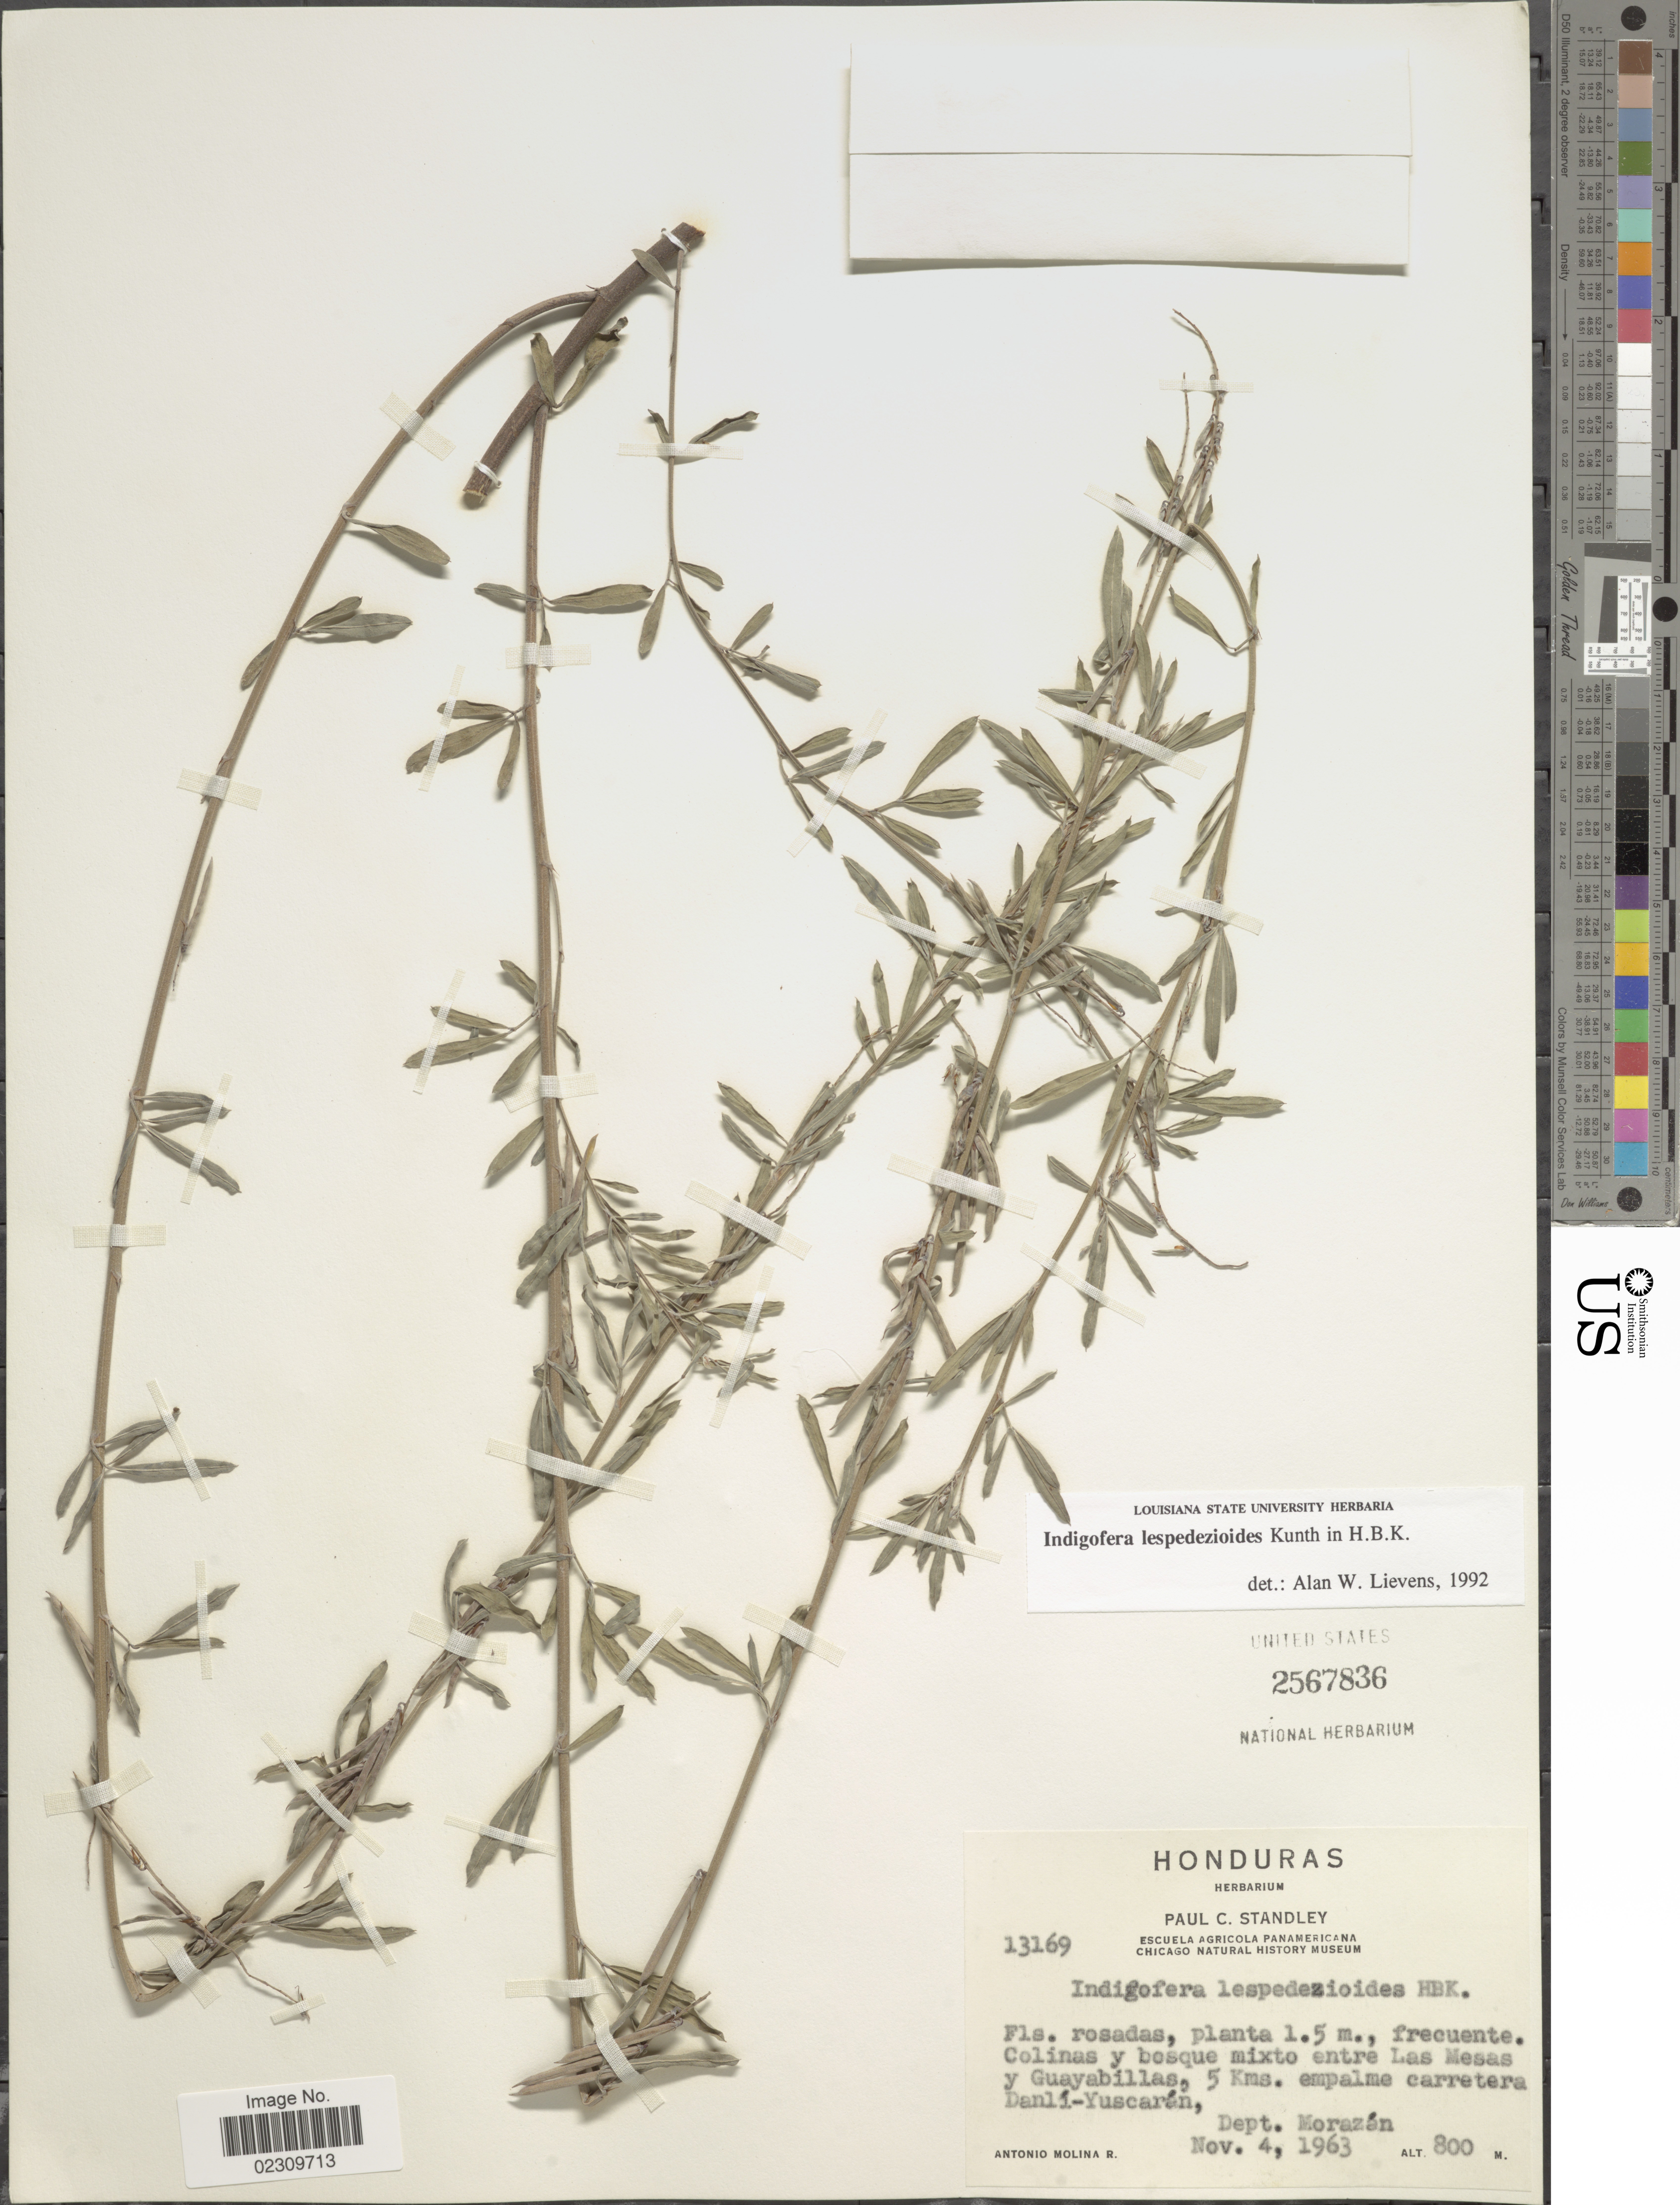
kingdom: Plantae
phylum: Tracheophyta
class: Magnoliopsida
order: Fabales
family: Fabaceae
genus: Indigofera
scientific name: Indigofera lespedezioides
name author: Kunth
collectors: A. Molina R.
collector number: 13169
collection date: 1963-11-04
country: Honduras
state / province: Fco. Morazán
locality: Colinas y osque mixto entre Las Mesas y Guayabillas, 5 Kms. empalme carretera Danlí-Yuscarán, Dept. Morazán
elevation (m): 800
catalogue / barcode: US 2567836